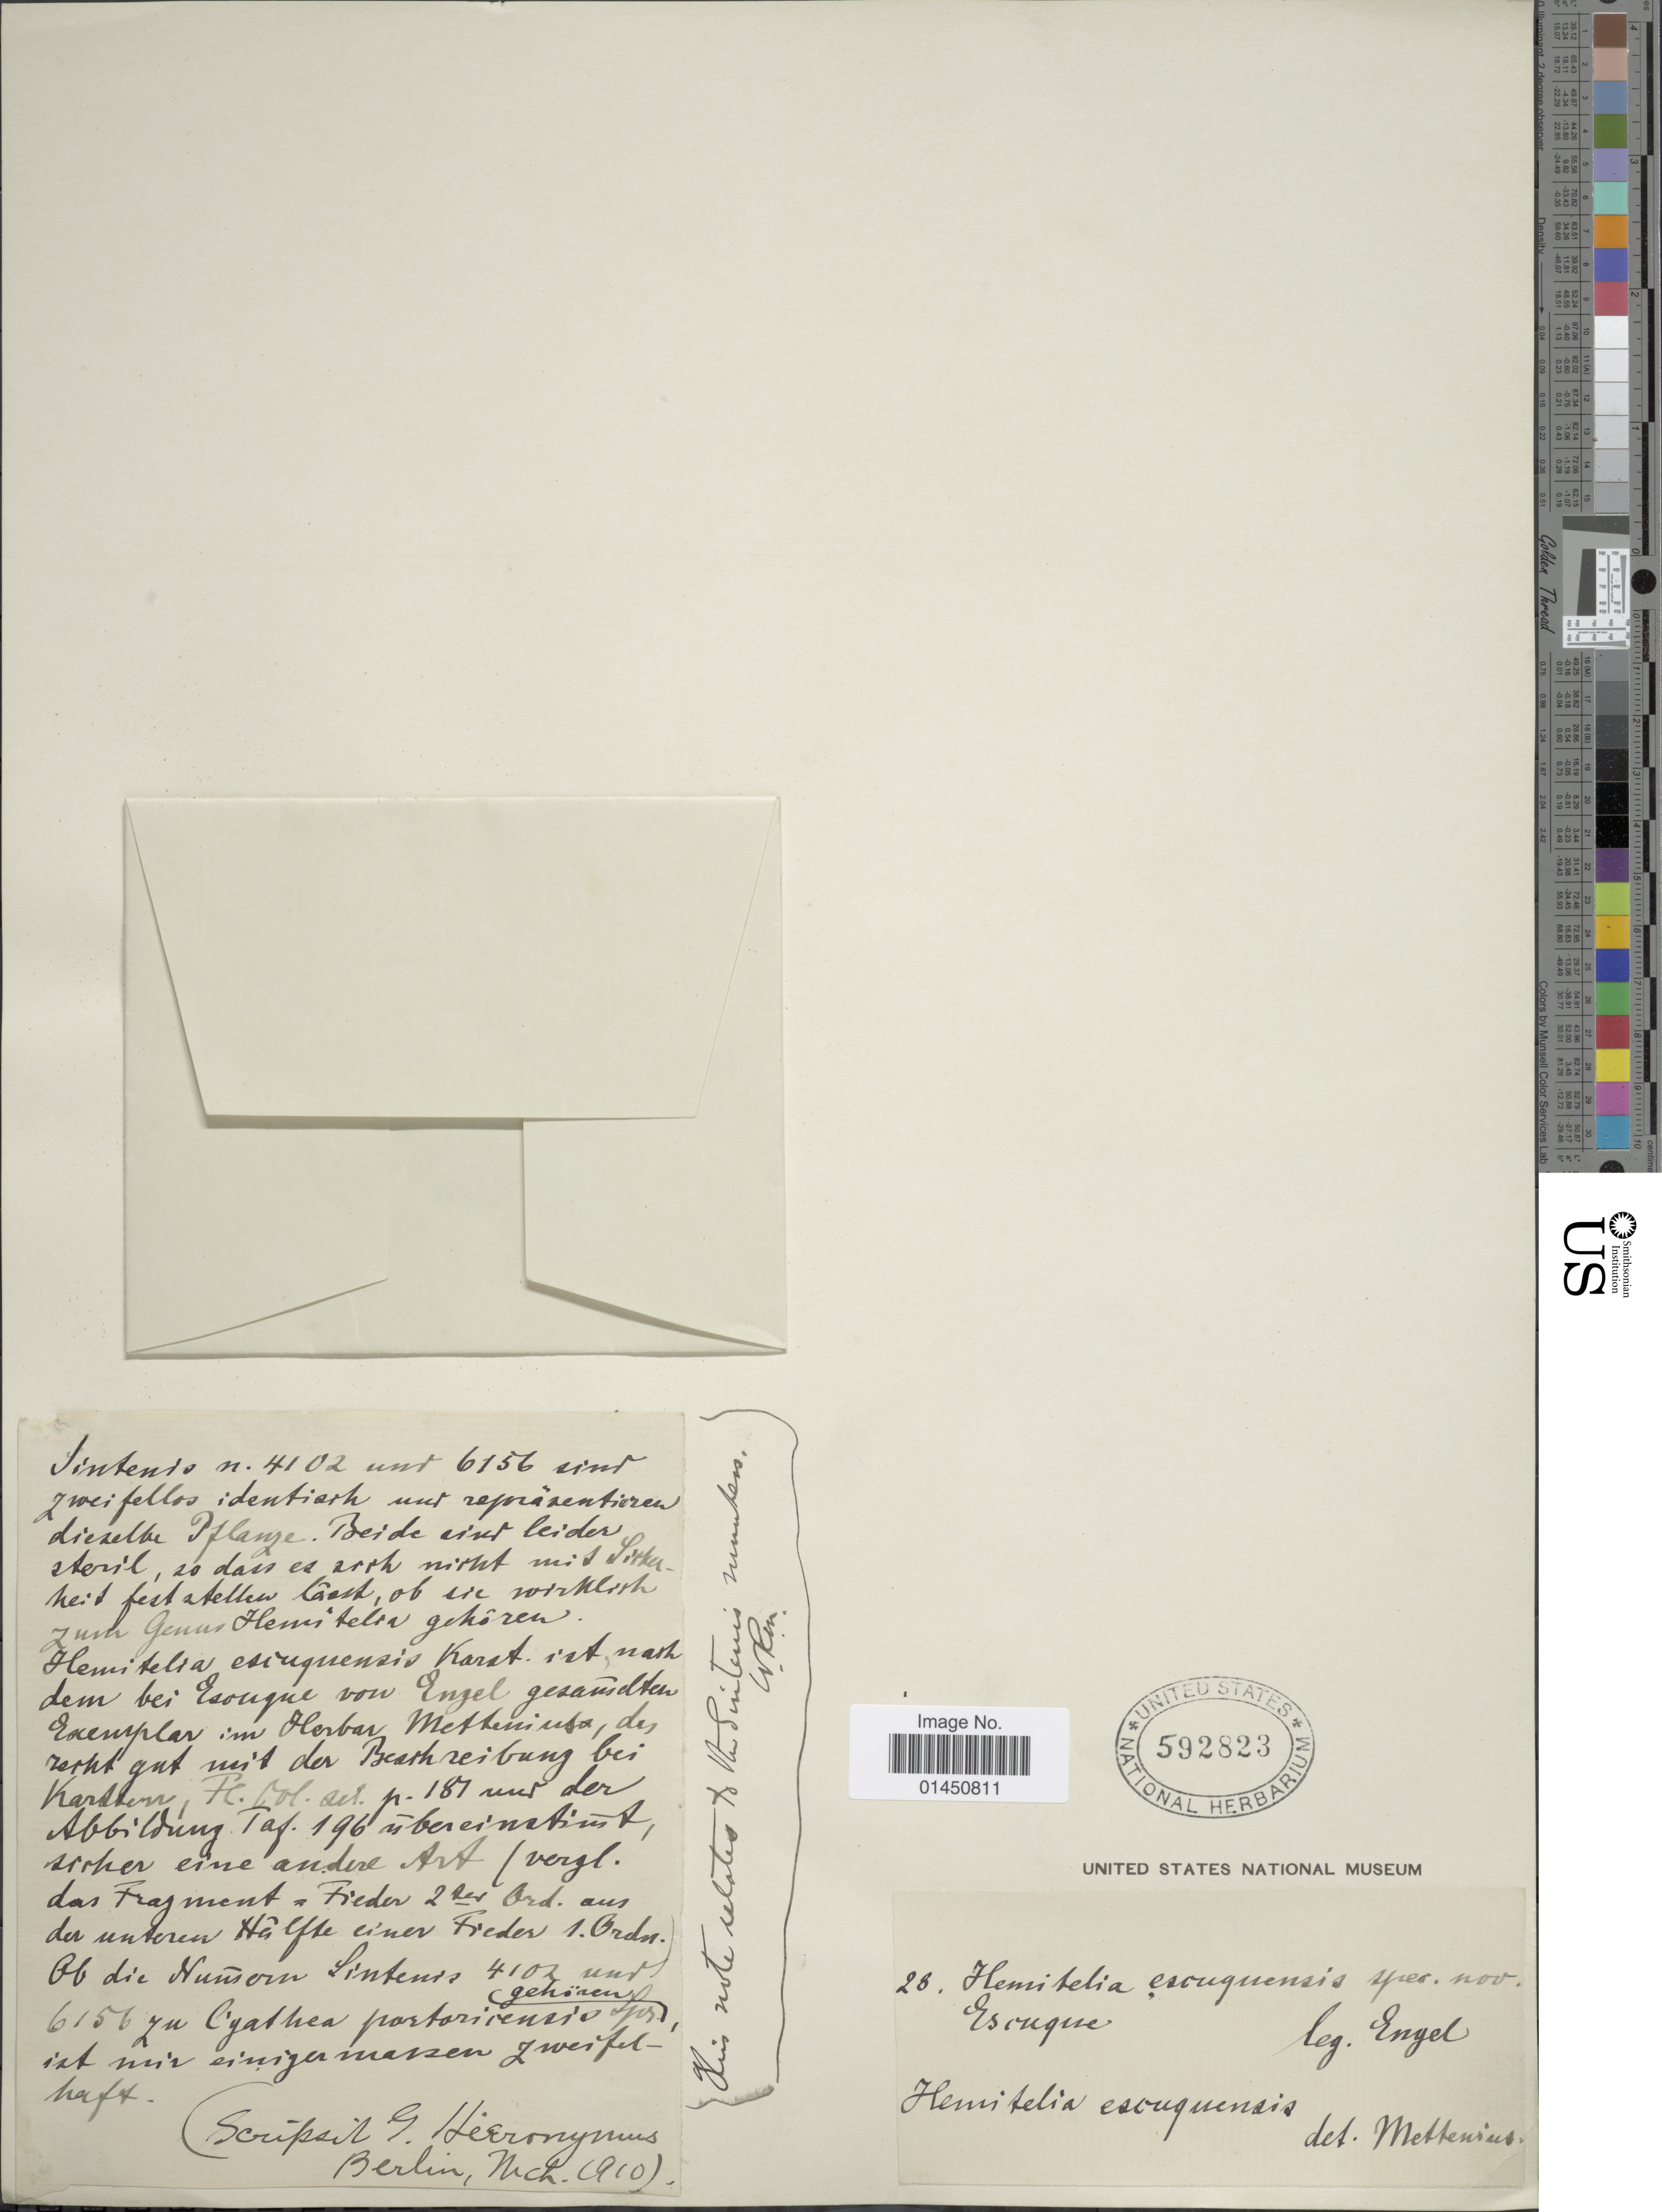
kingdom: Plantae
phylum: Tracheophyta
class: Polypodiopsida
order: Cyatheales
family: Cyatheaceae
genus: Cyathea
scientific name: Cyathea andina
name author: Domin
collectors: Engel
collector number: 23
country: Venezuela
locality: Escuque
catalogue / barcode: US 592823